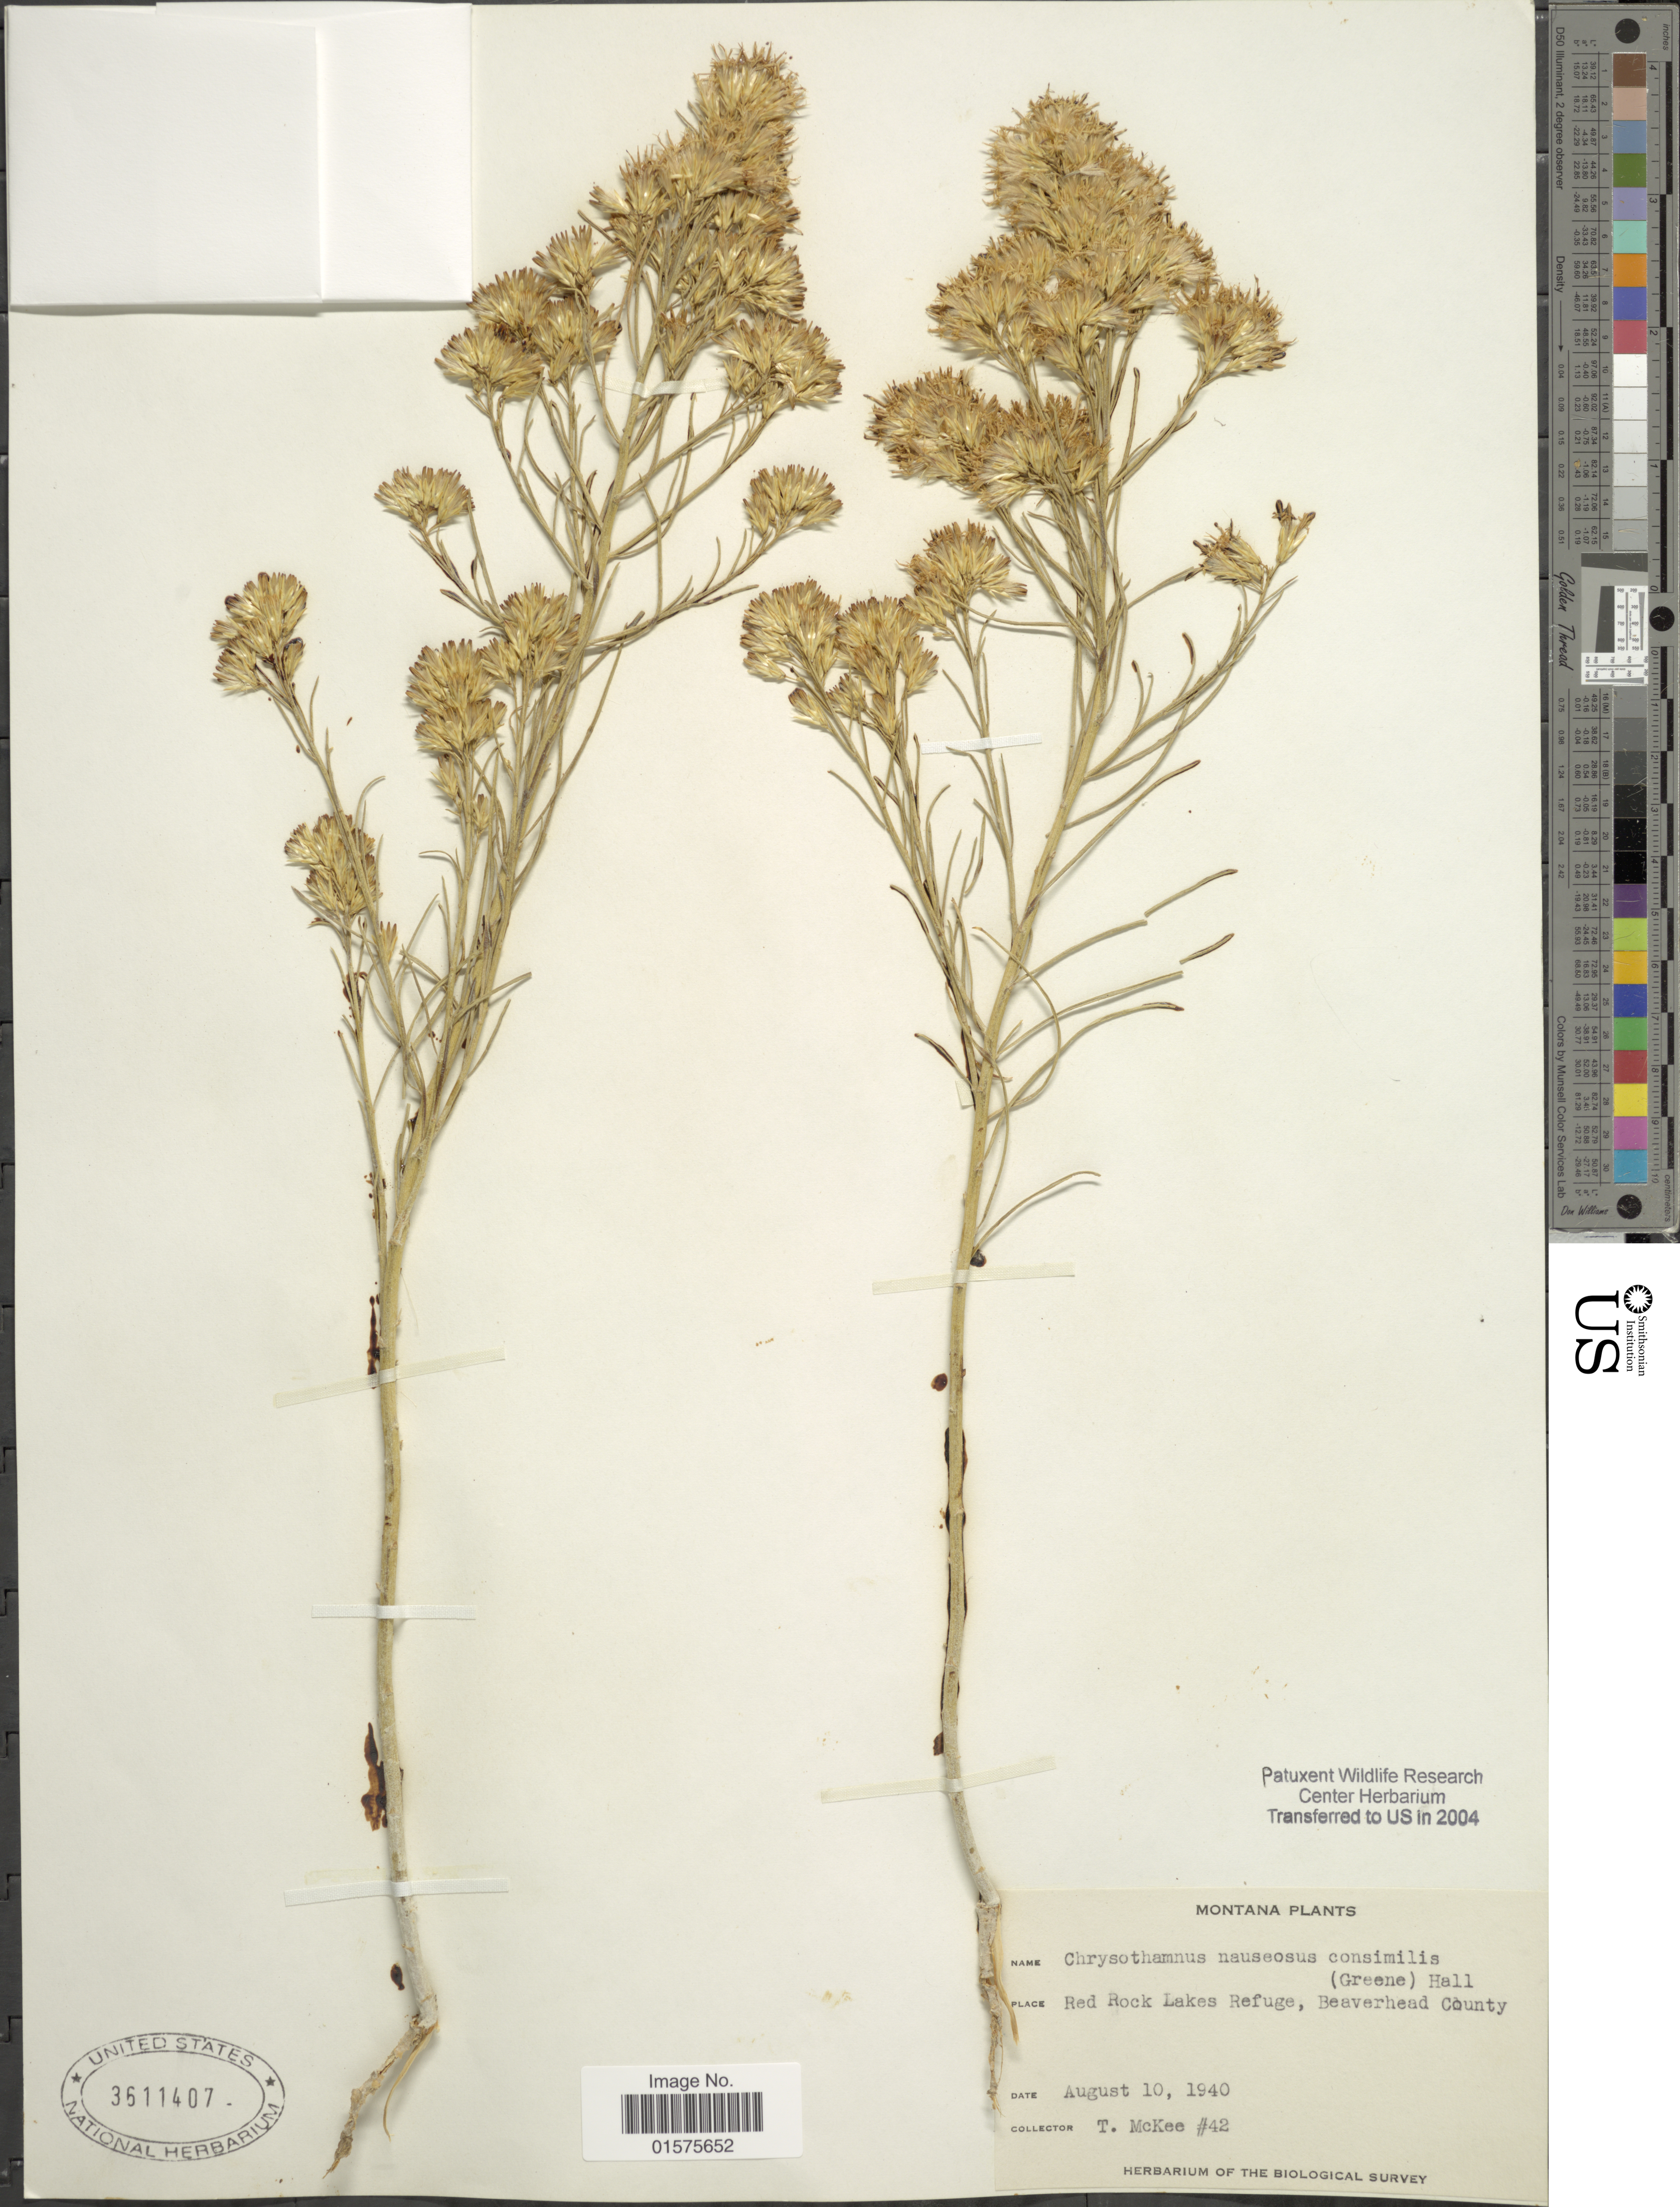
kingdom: Plantae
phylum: Tracheophyta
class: Magnoliopsida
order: Asterales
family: Asteraceae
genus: Ericameria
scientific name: Ericameria nauseosa var. oreophila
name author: (A. Nelson) G.L. Nesom & G.I. Baird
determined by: Urbatsch, Lowell E., Curator (LSU), Louisiana State University (UNITED STATES)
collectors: T. McKee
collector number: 42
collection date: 1940-08-10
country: United States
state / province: Montana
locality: Red Rock Lakes Refuge, Beaverhead County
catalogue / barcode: US 3611407